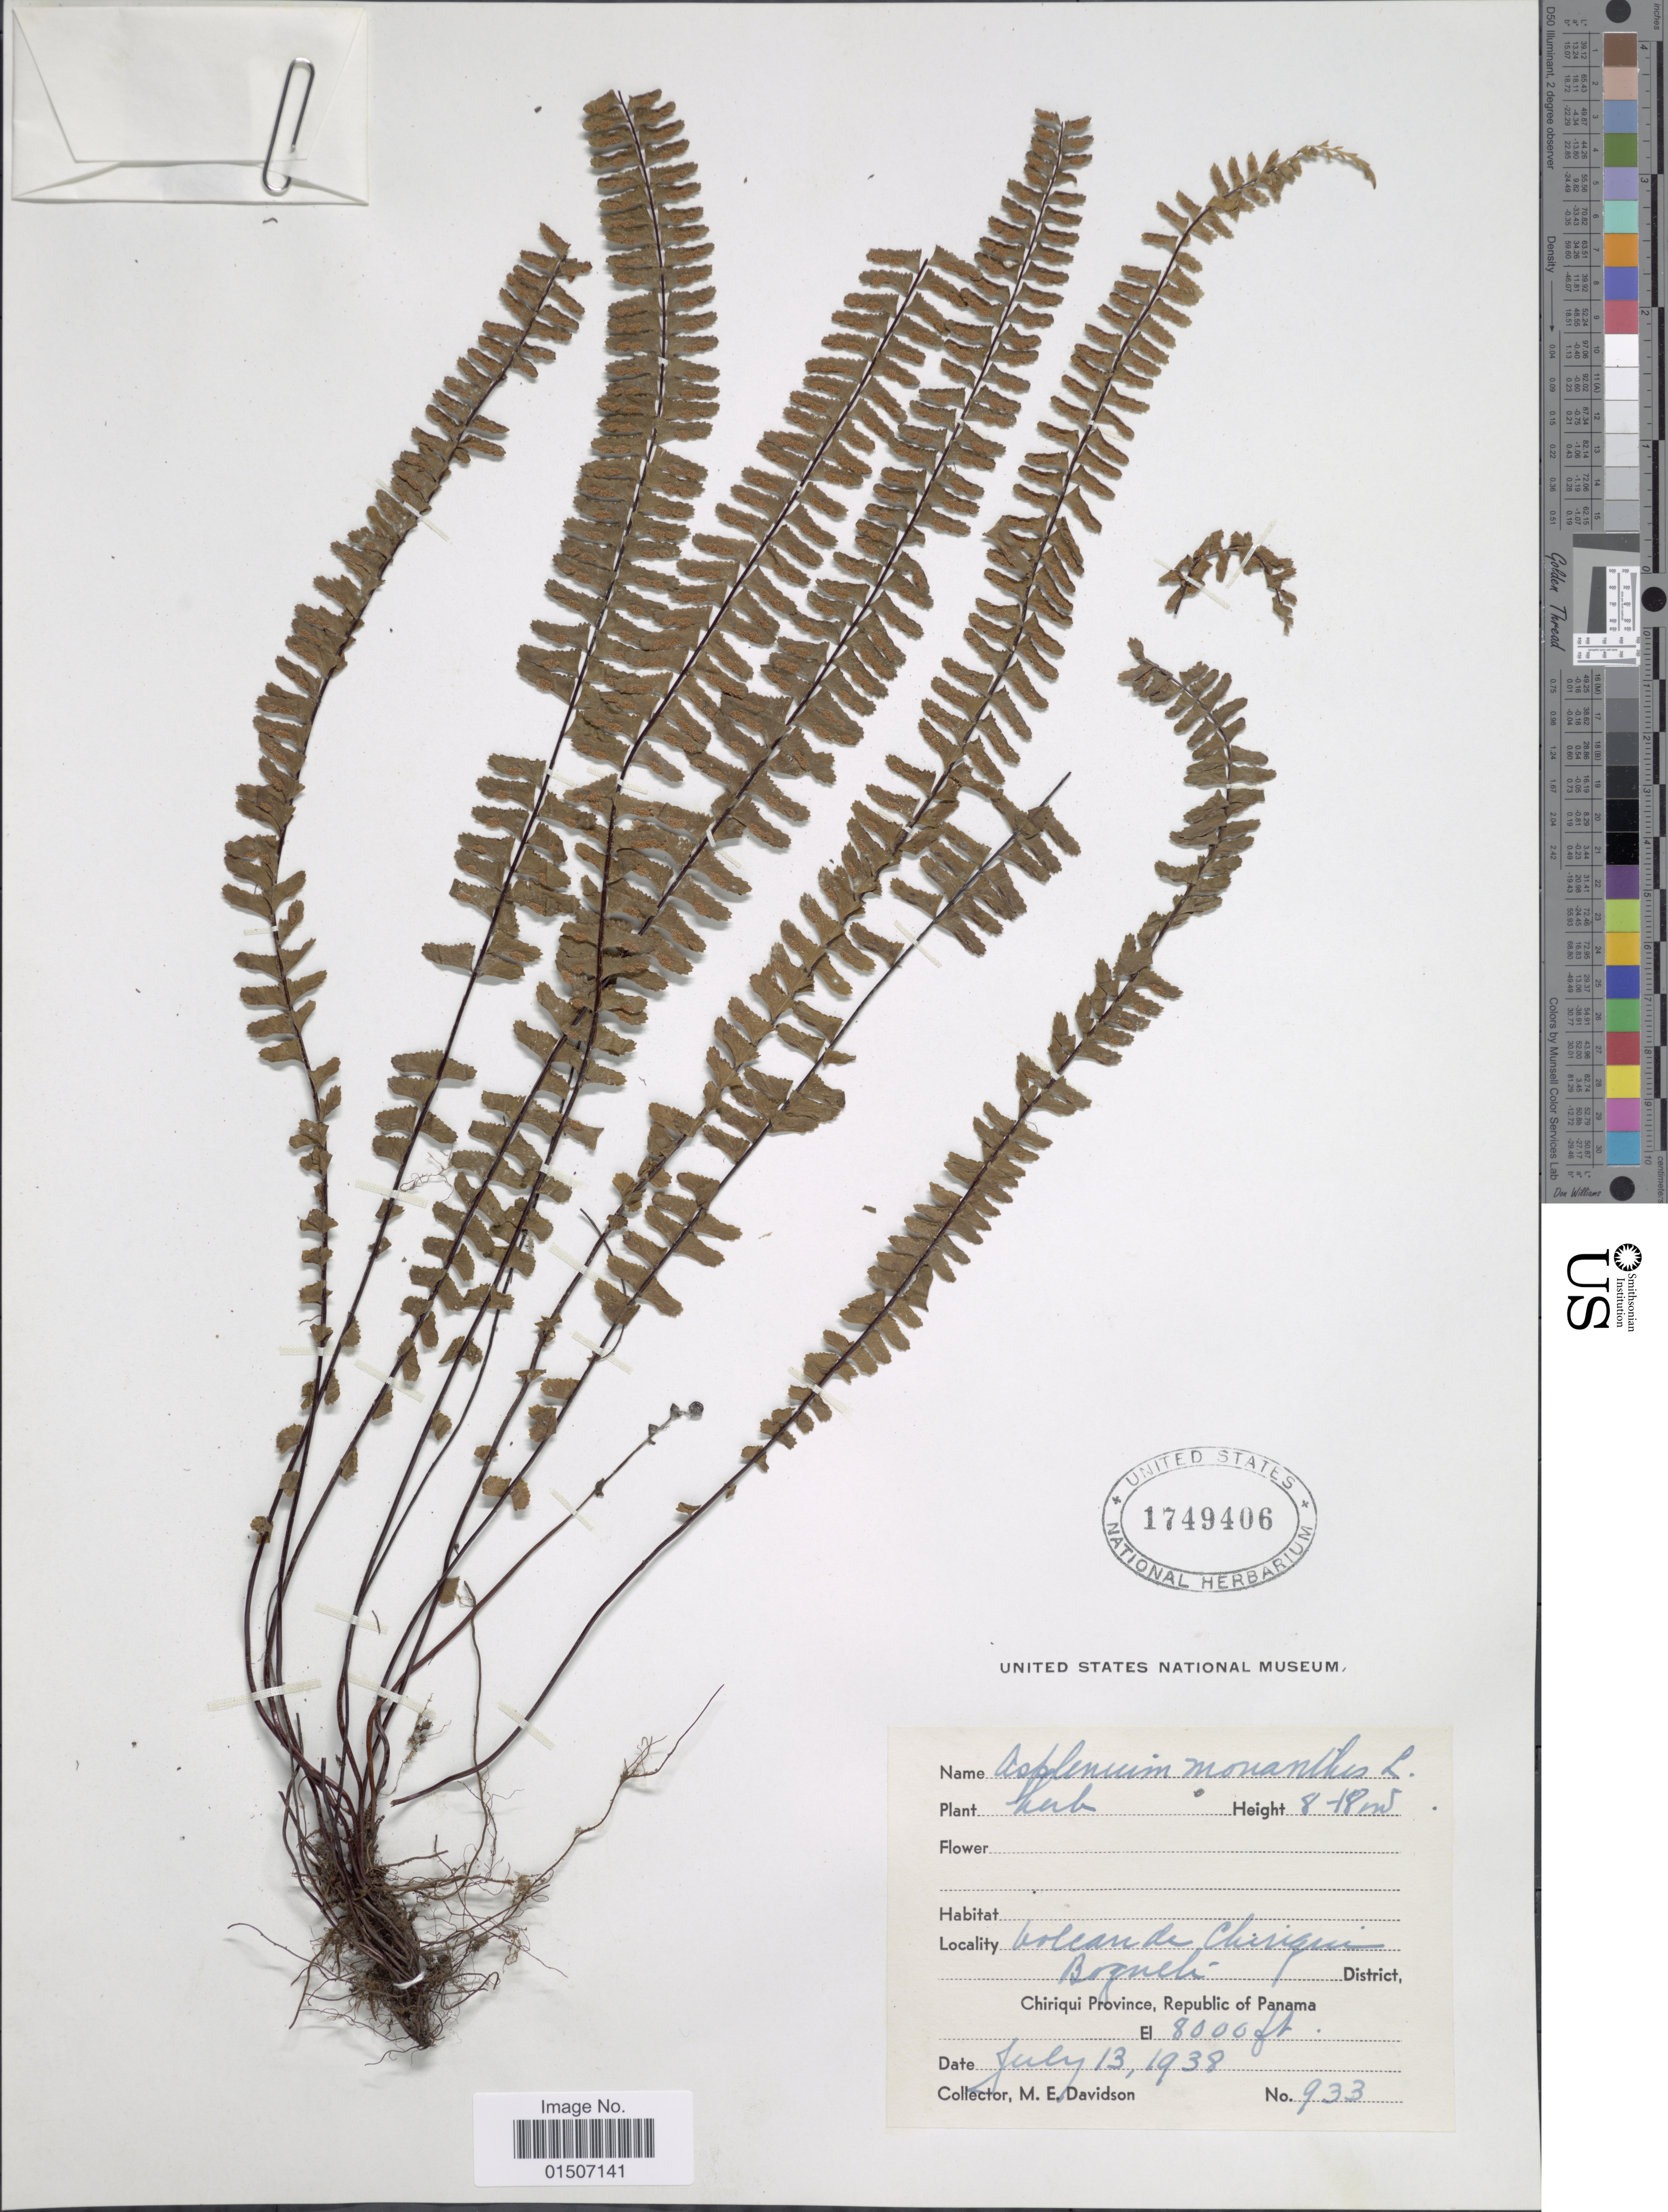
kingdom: Plantae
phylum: Tracheophyta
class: Polypodiopsida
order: Polypodiales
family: Aspleniaceae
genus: Asplenium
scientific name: Asplenium monanthes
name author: L.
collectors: M. E. Davidson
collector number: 933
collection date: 1938-07-13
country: Panama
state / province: Chiriqui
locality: Volcan de Chiriqui, Boquete District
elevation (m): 2438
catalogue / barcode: US 1749406